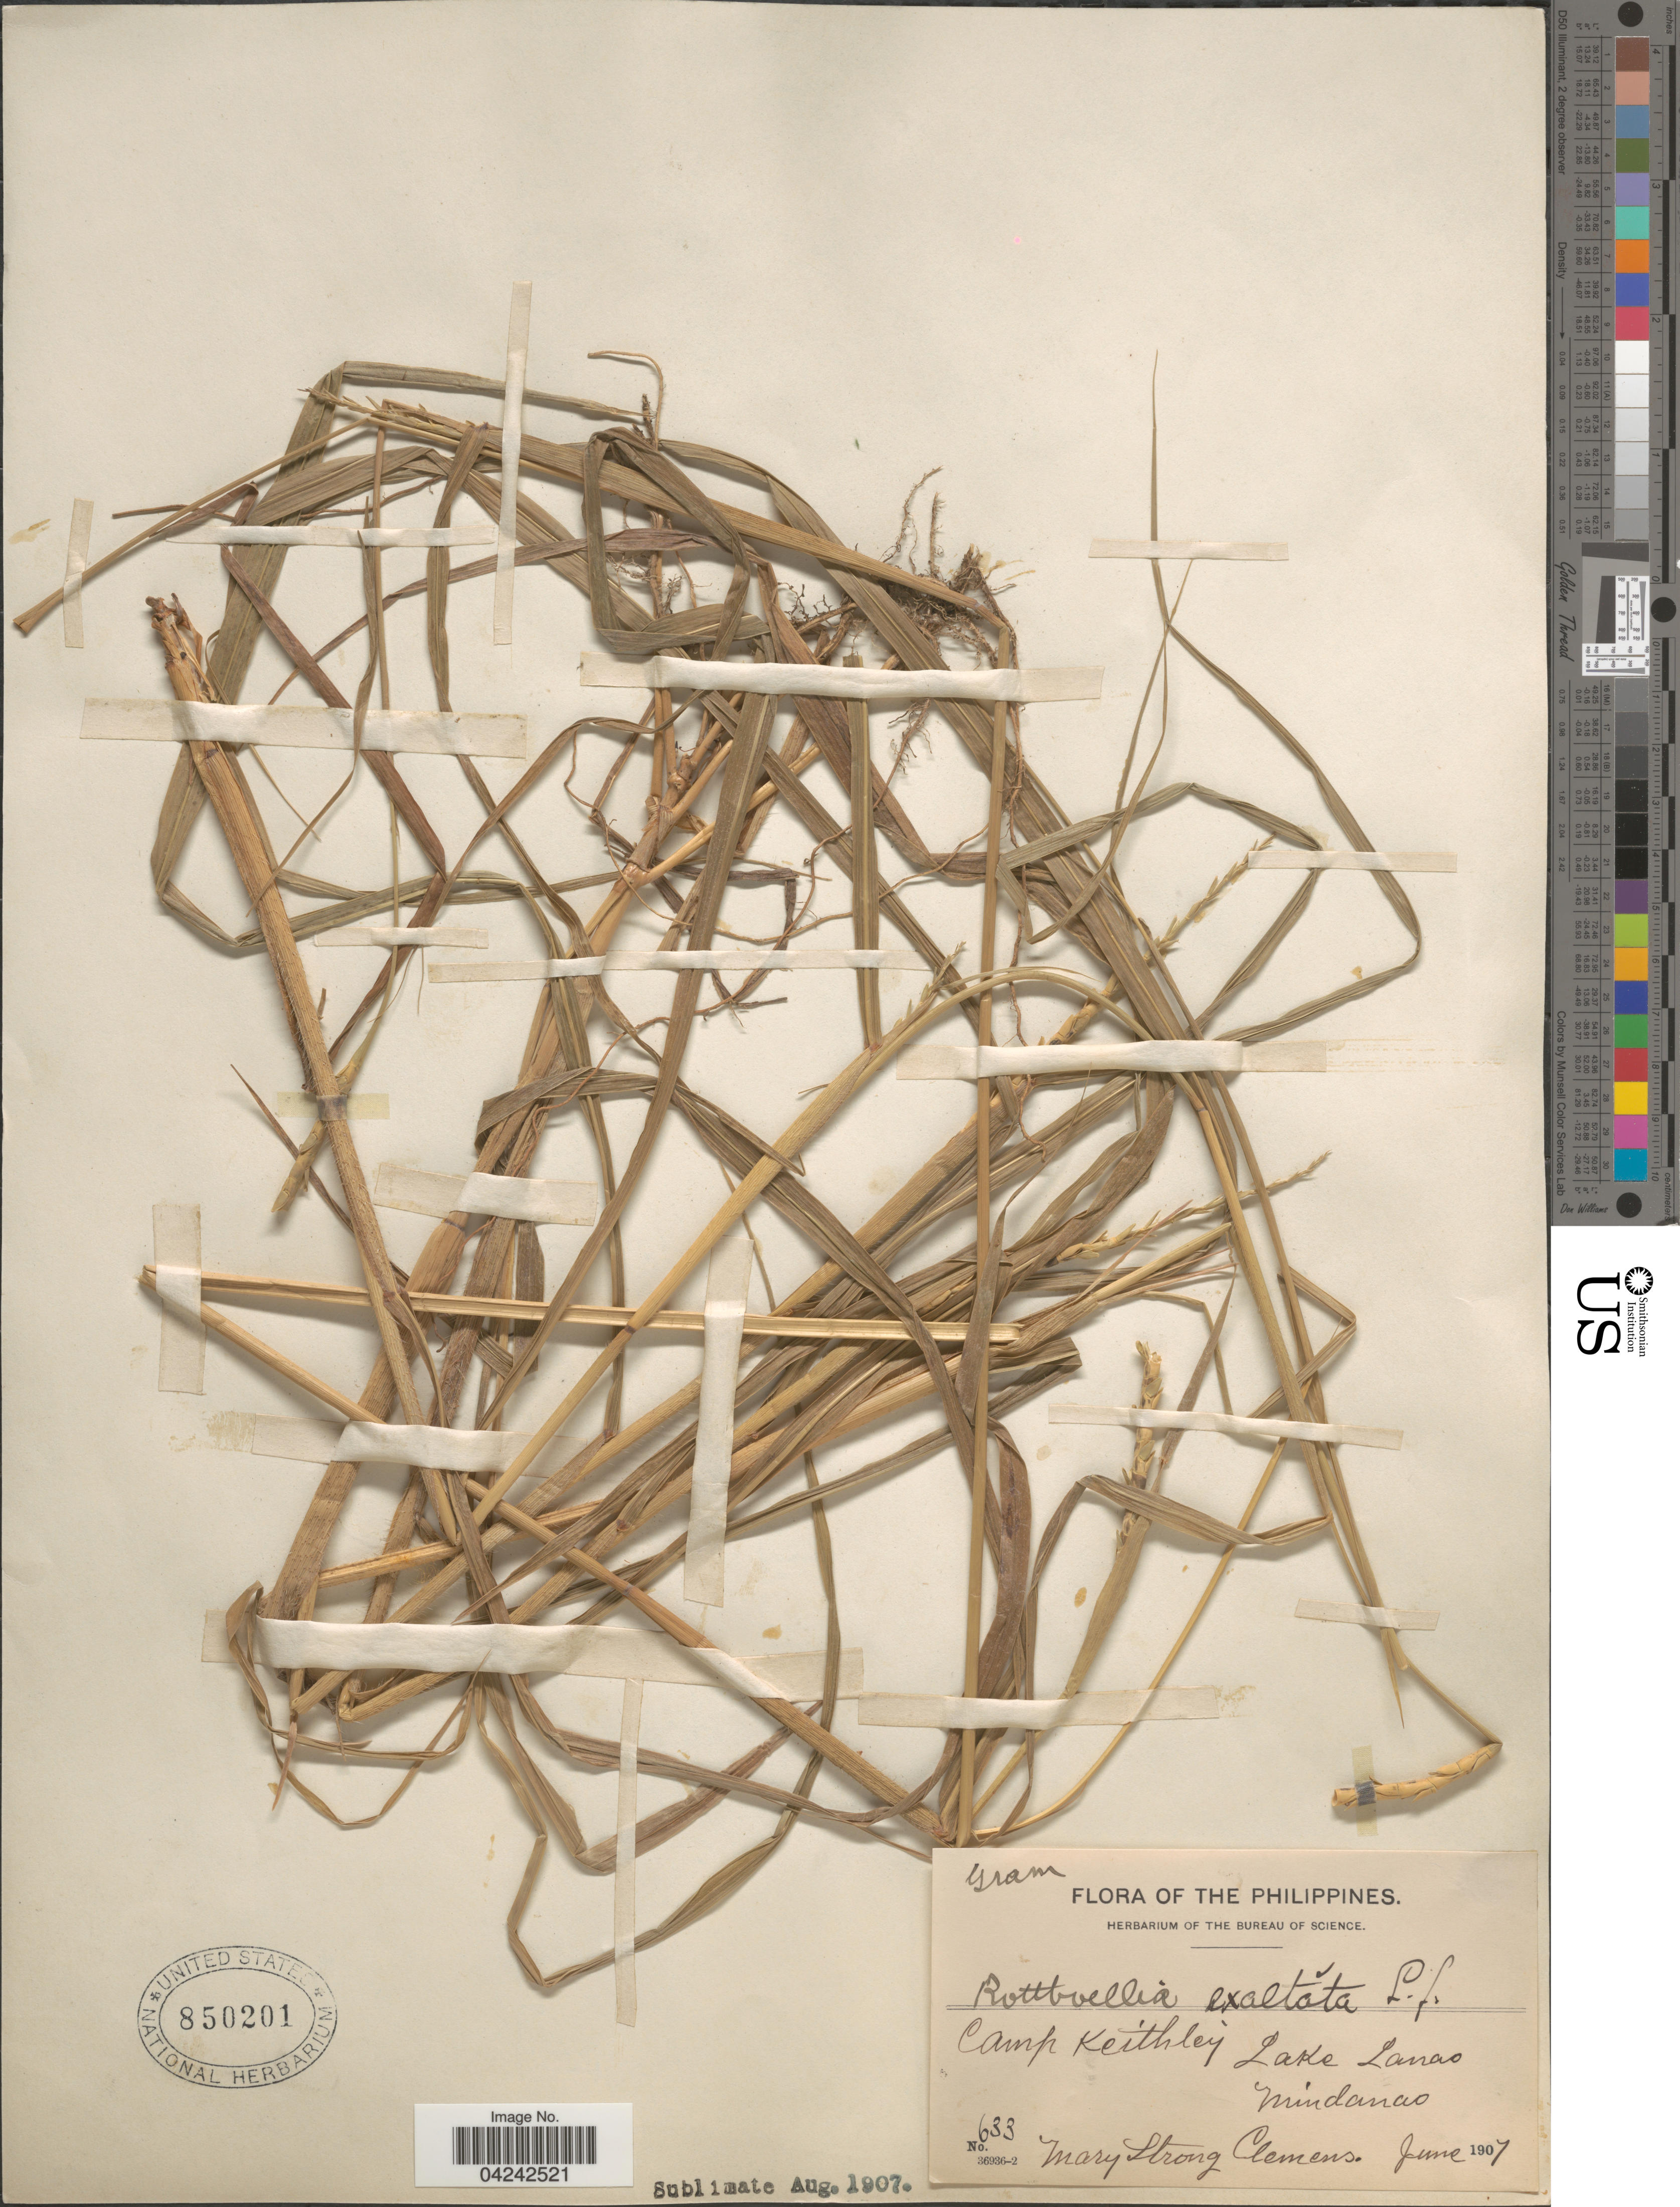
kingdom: Plantae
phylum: Tracheophyta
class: Liliopsida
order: Poales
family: Poaceae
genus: Rottboellia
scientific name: Rottboellia cochinchinensis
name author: (Lour.) Clayton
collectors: M. S. Clemens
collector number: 633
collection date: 1907-06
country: Philippines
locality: Camp Keithley. Lake Lanao. Mindanao.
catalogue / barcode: US 850201